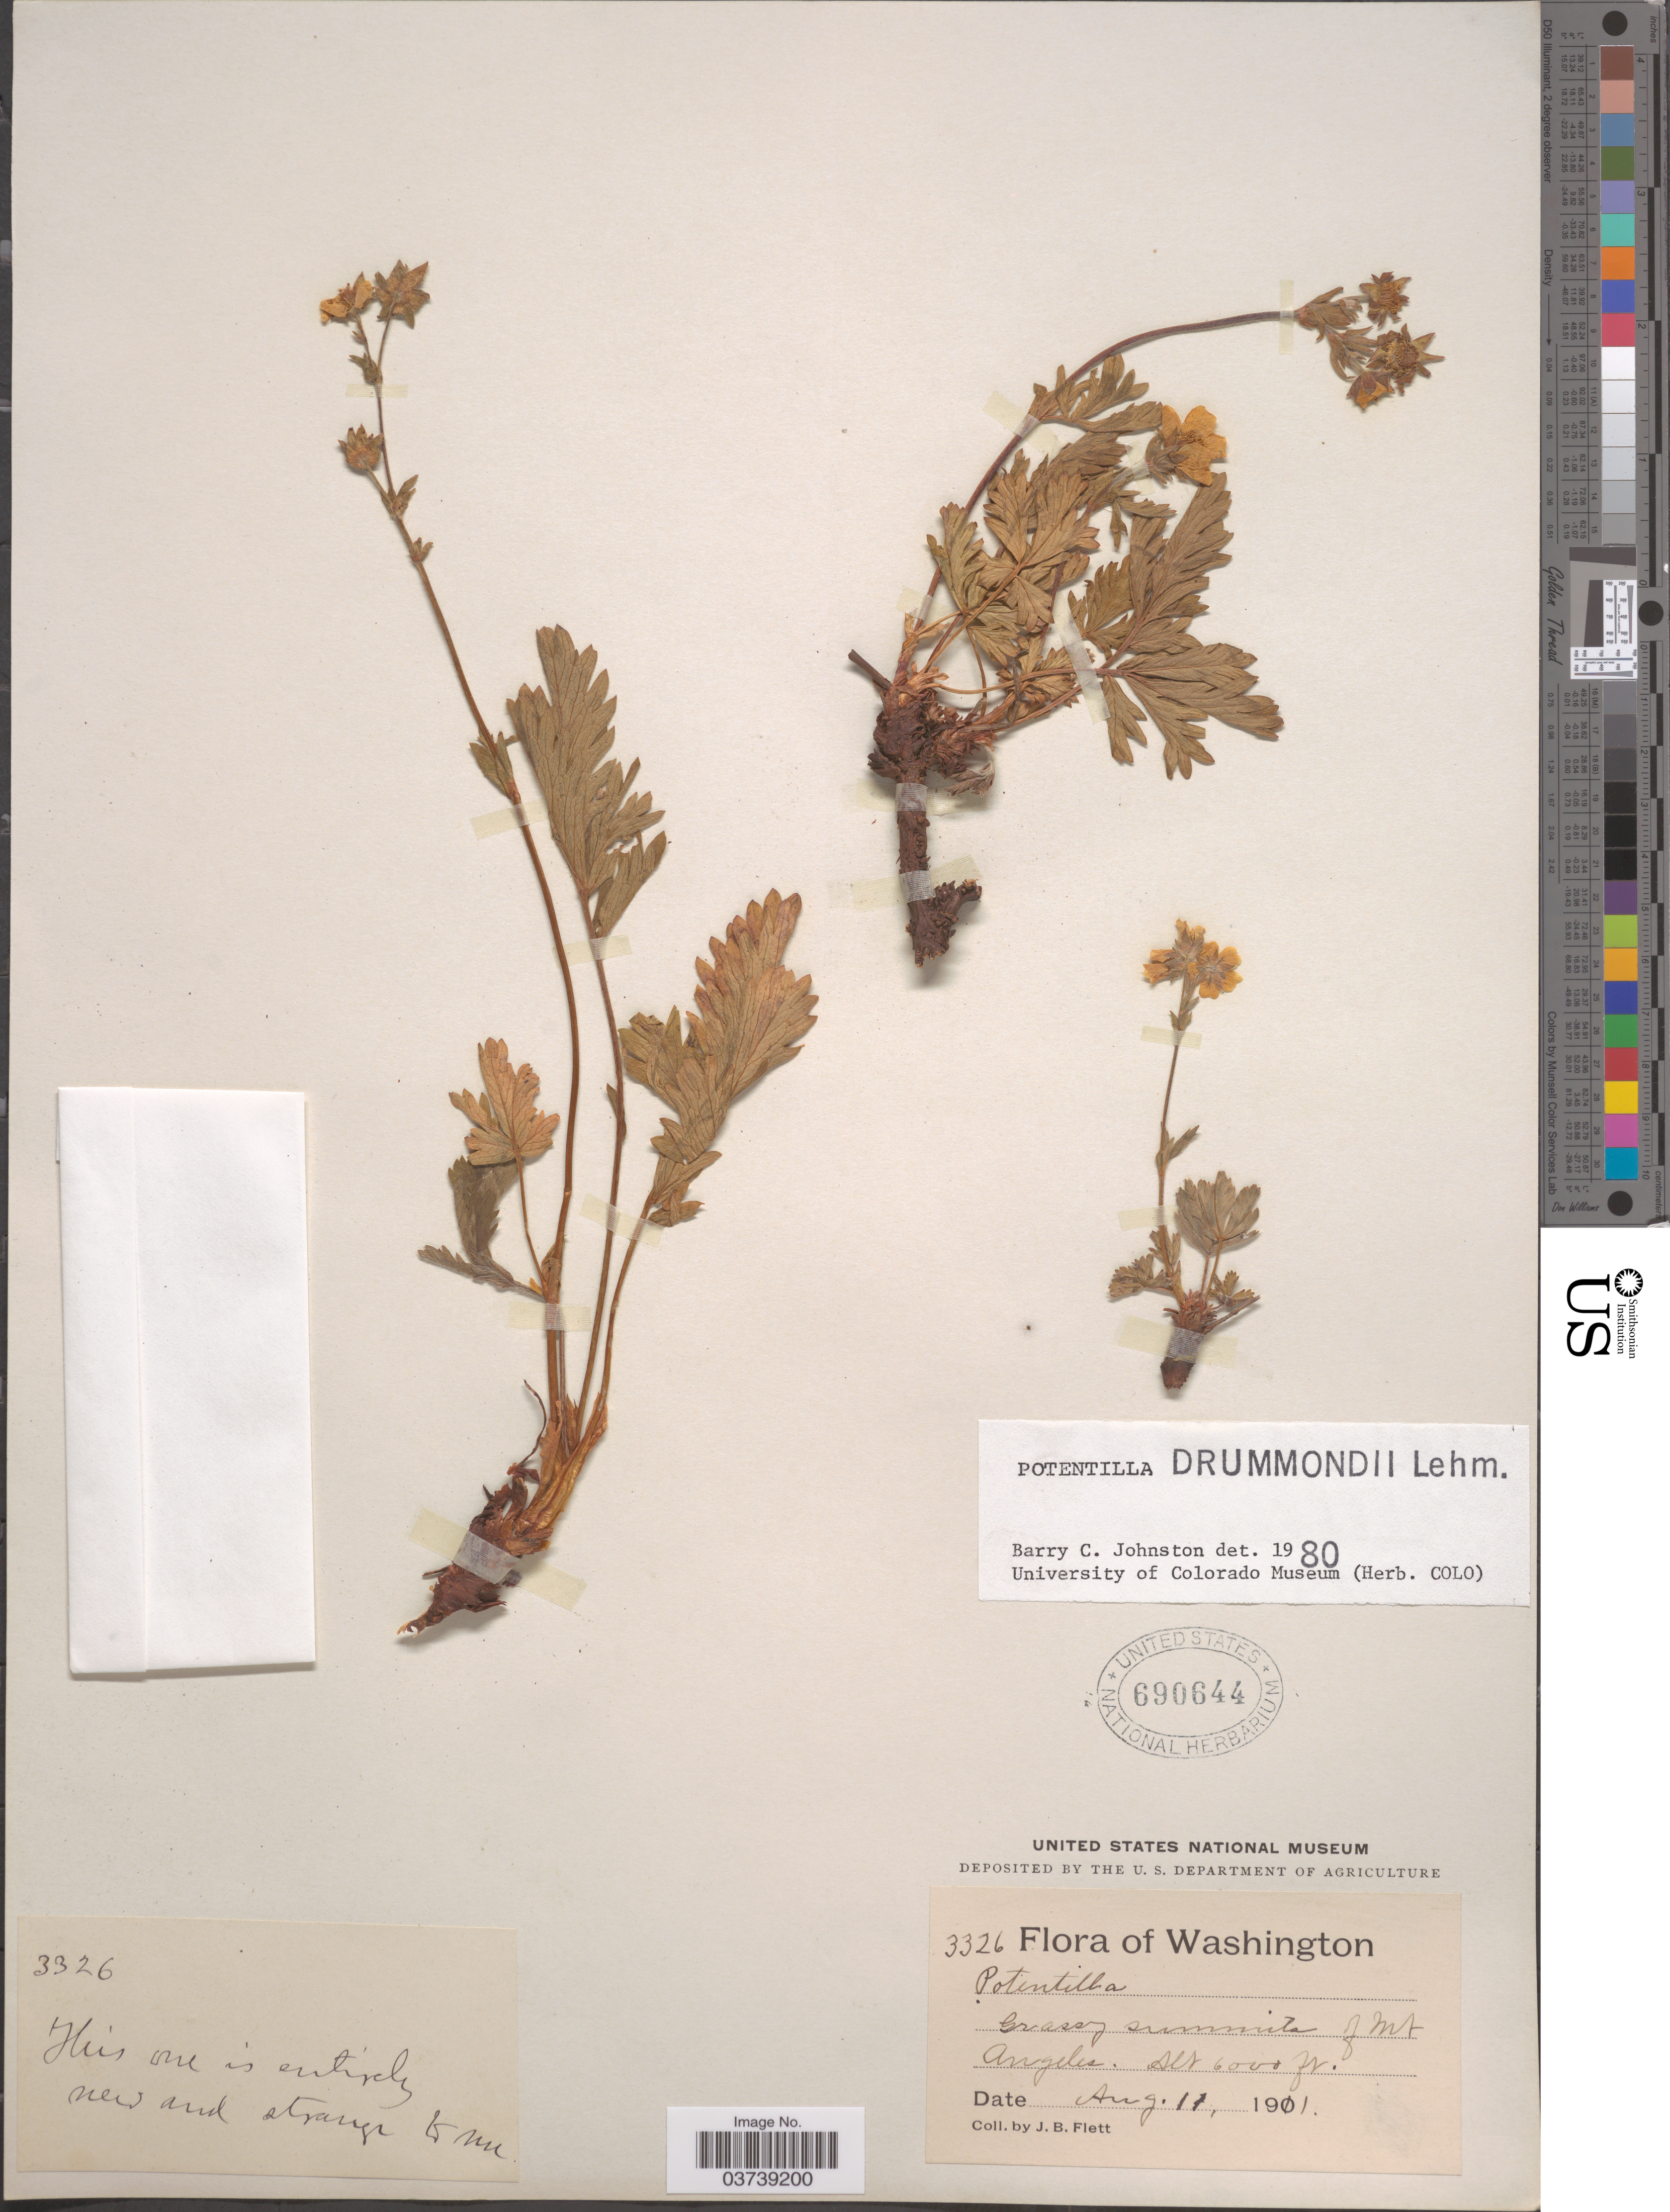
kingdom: Plantae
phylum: Tracheophyta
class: Magnoliopsida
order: Rosales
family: Rosaceae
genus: Potentilla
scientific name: Potentilla drummondii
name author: Lehm.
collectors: J. Flett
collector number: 3326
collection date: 1911-08-11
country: United States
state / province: Washington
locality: Grassy summits of Mt. Angeles.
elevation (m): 1829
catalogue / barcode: US 690644